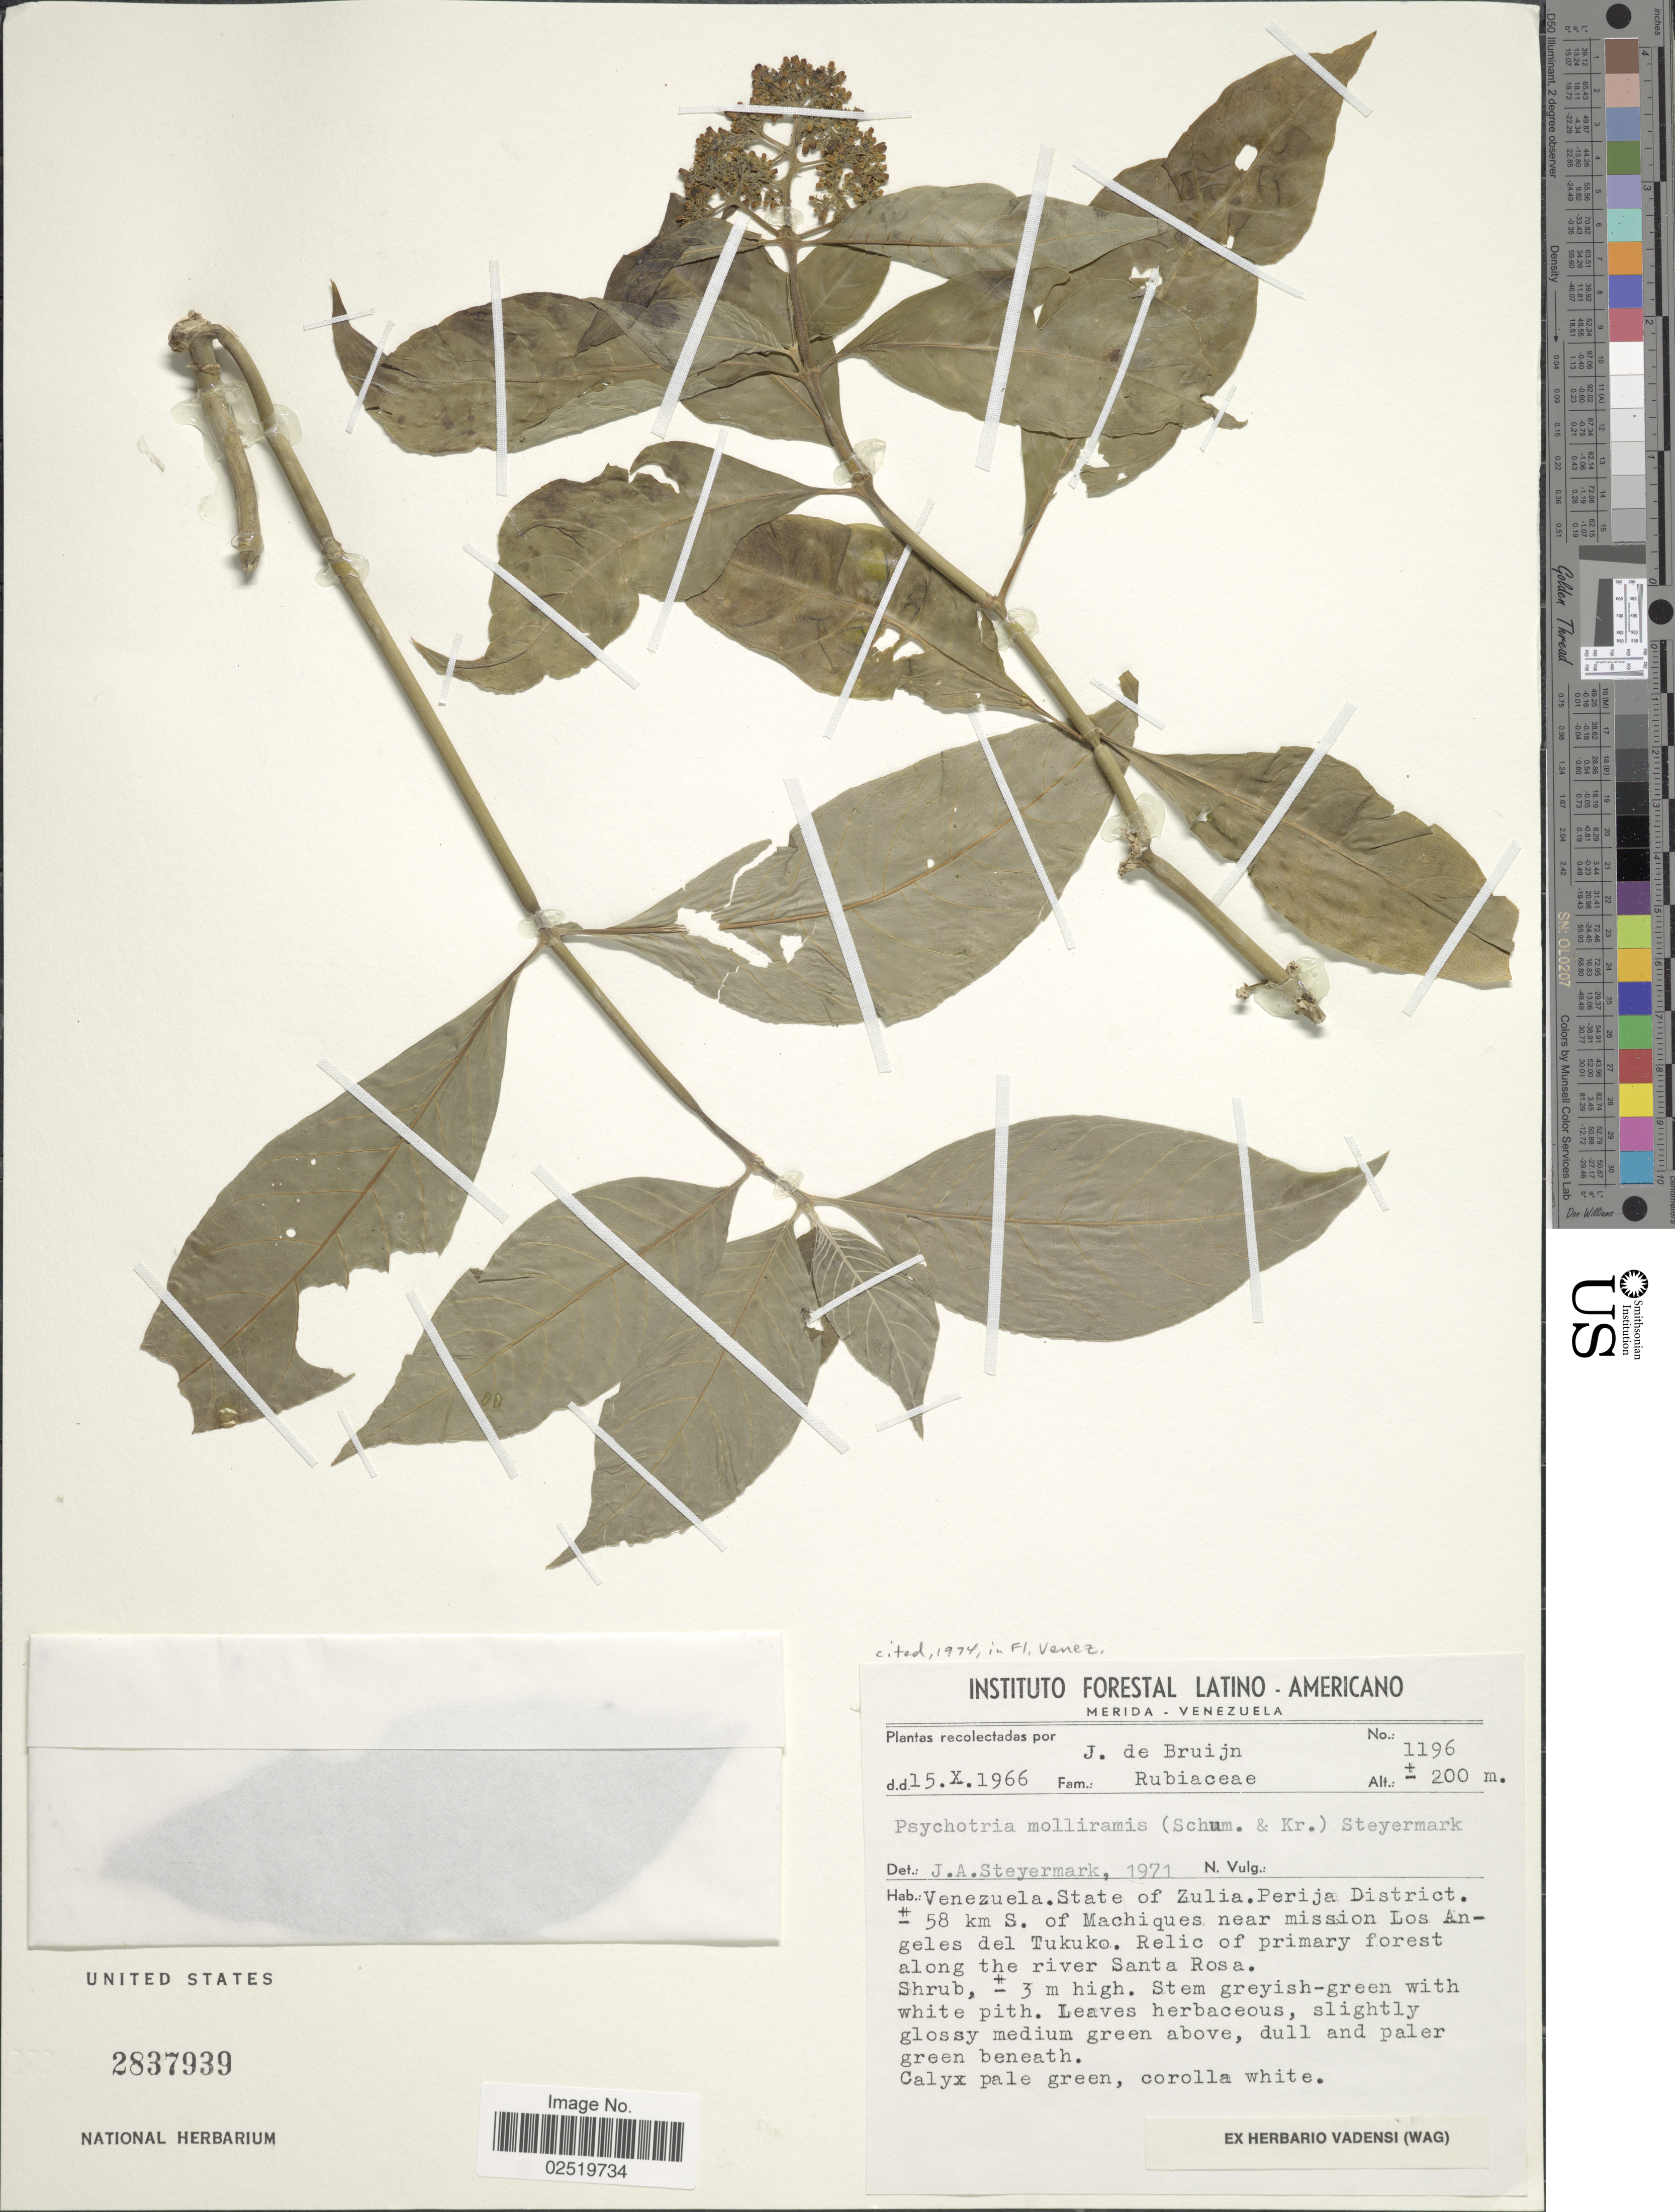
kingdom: Plantae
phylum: Tracheophyta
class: Magnoliopsida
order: Gentianales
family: Rubiaceae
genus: Psychotria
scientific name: Psychotria molliramis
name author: (K. Schum. & K. Krause) Steyerm.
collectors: J. Bruijn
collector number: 1196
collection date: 1966-10-15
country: Venezuela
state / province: Zulia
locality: Perija District, ± 58 km S. of Machiques near mission Los Angeles del Tukuko, Relic of primary forest along the river Santa Rosa.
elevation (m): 200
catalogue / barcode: US 2837939